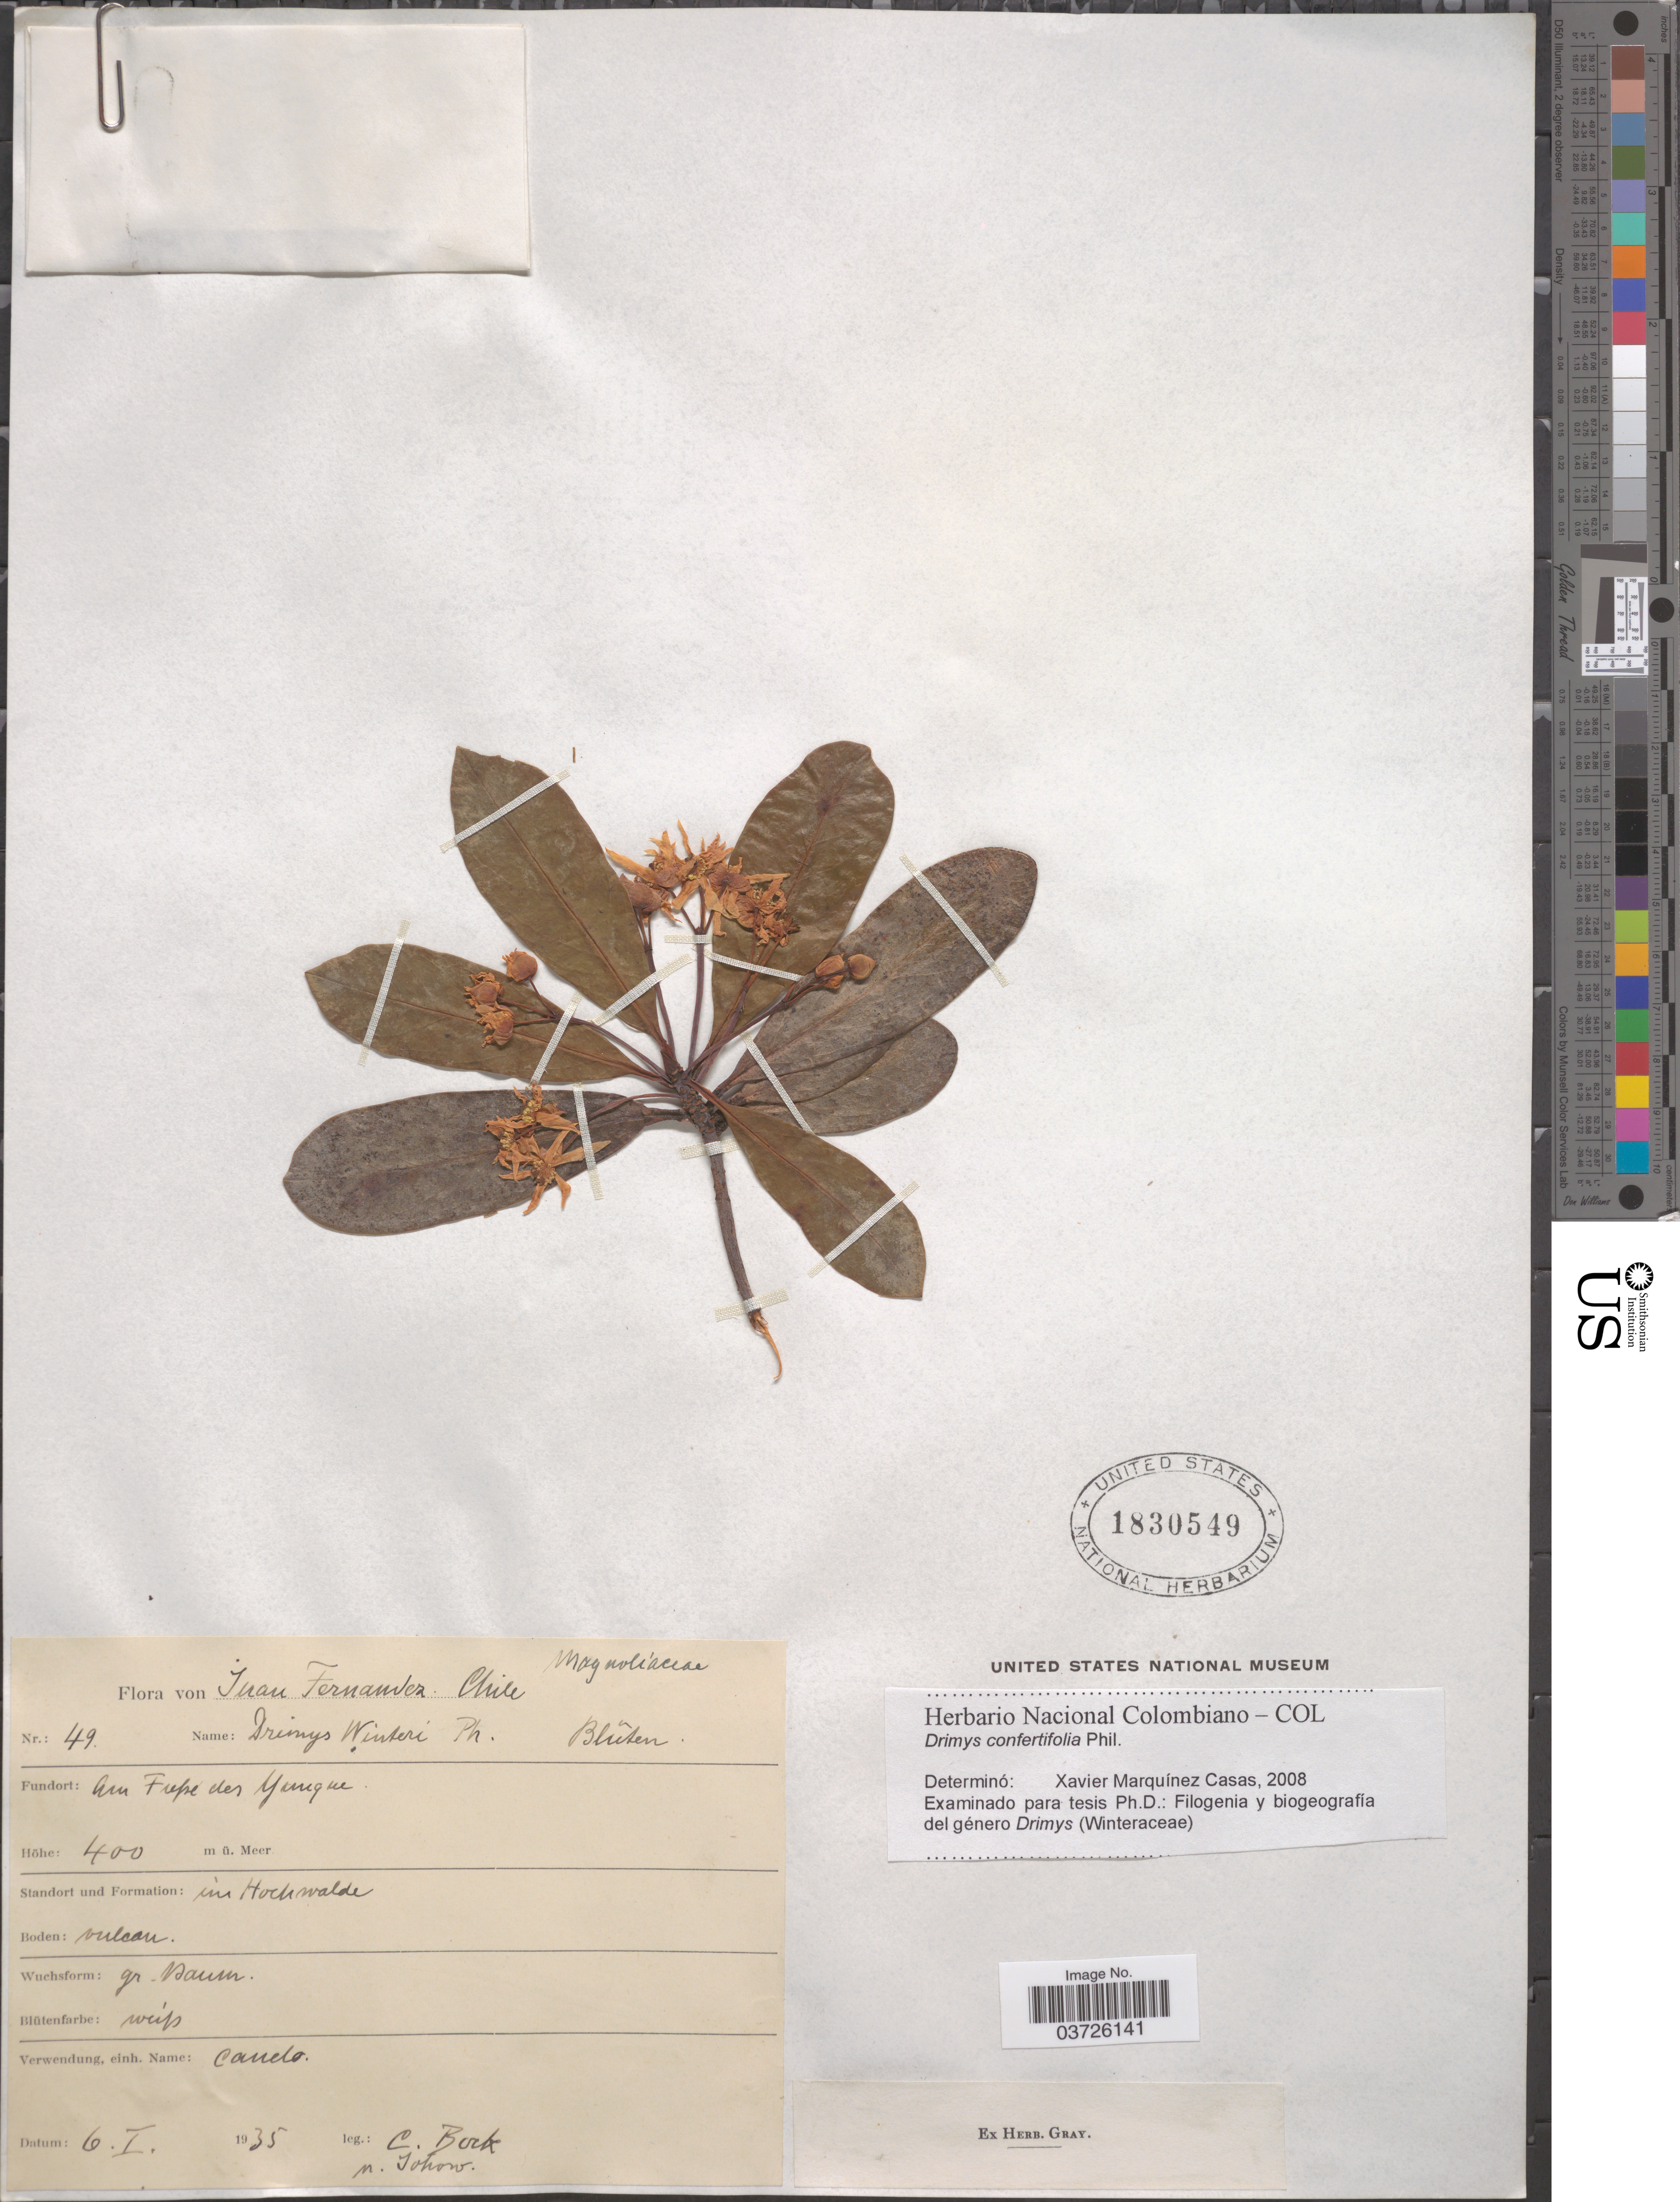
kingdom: Plantae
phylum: Tracheophyta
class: Magnoliopsida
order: Canellales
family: Winteraceae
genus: Drimys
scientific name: Drimys confertifolia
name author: Phil.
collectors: C. Bock & N. Sokow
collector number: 49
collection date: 1935-01-06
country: Chile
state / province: Valparaíso (V)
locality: Juan Fernandez. Am Fusse des Yunque.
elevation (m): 400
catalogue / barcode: US 1830549